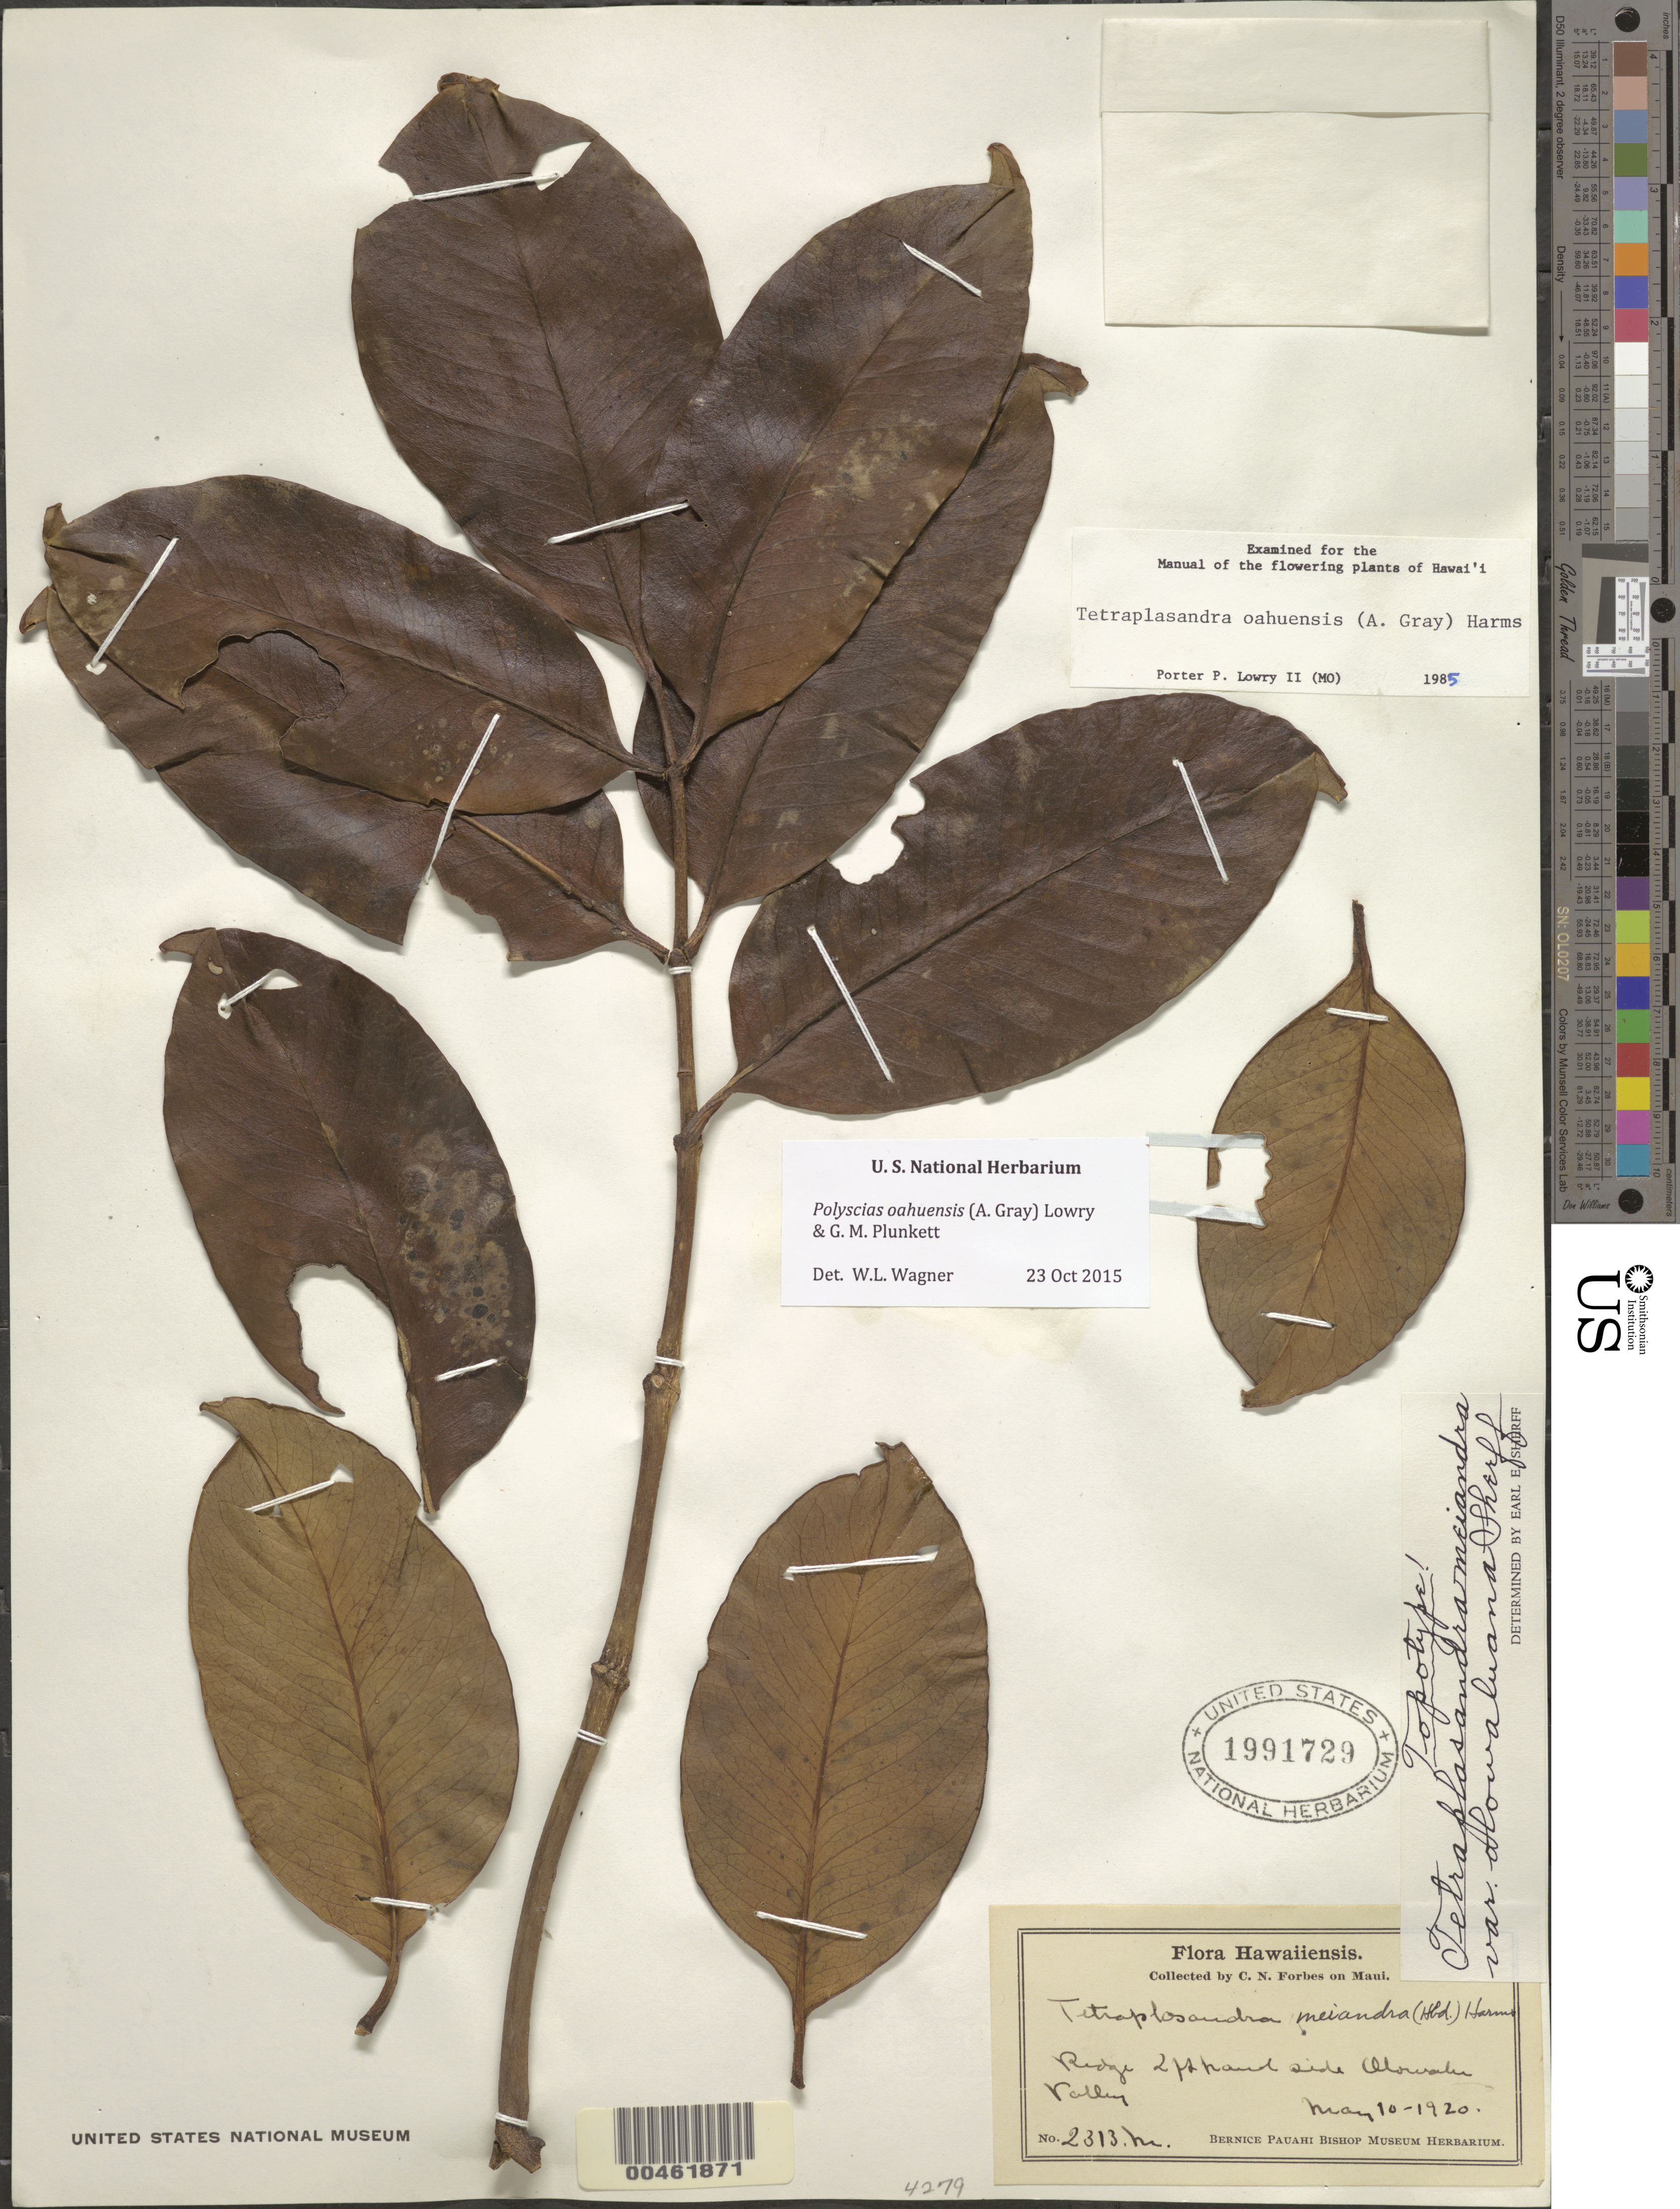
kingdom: Plantae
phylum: Tracheophyta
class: Magnoliopsida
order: Apiales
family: Araliaceae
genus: Polyscias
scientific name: Polyscias oahuensis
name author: (A. Gray) Lowry & G. M. Plunkett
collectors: C. N. Forbes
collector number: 2313.M.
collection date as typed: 10 May 1920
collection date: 1920-05-10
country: United States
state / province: Hawaii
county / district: Maui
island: Maui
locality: Ridge 2 left hand side Olowalu Valley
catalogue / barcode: US 1991729